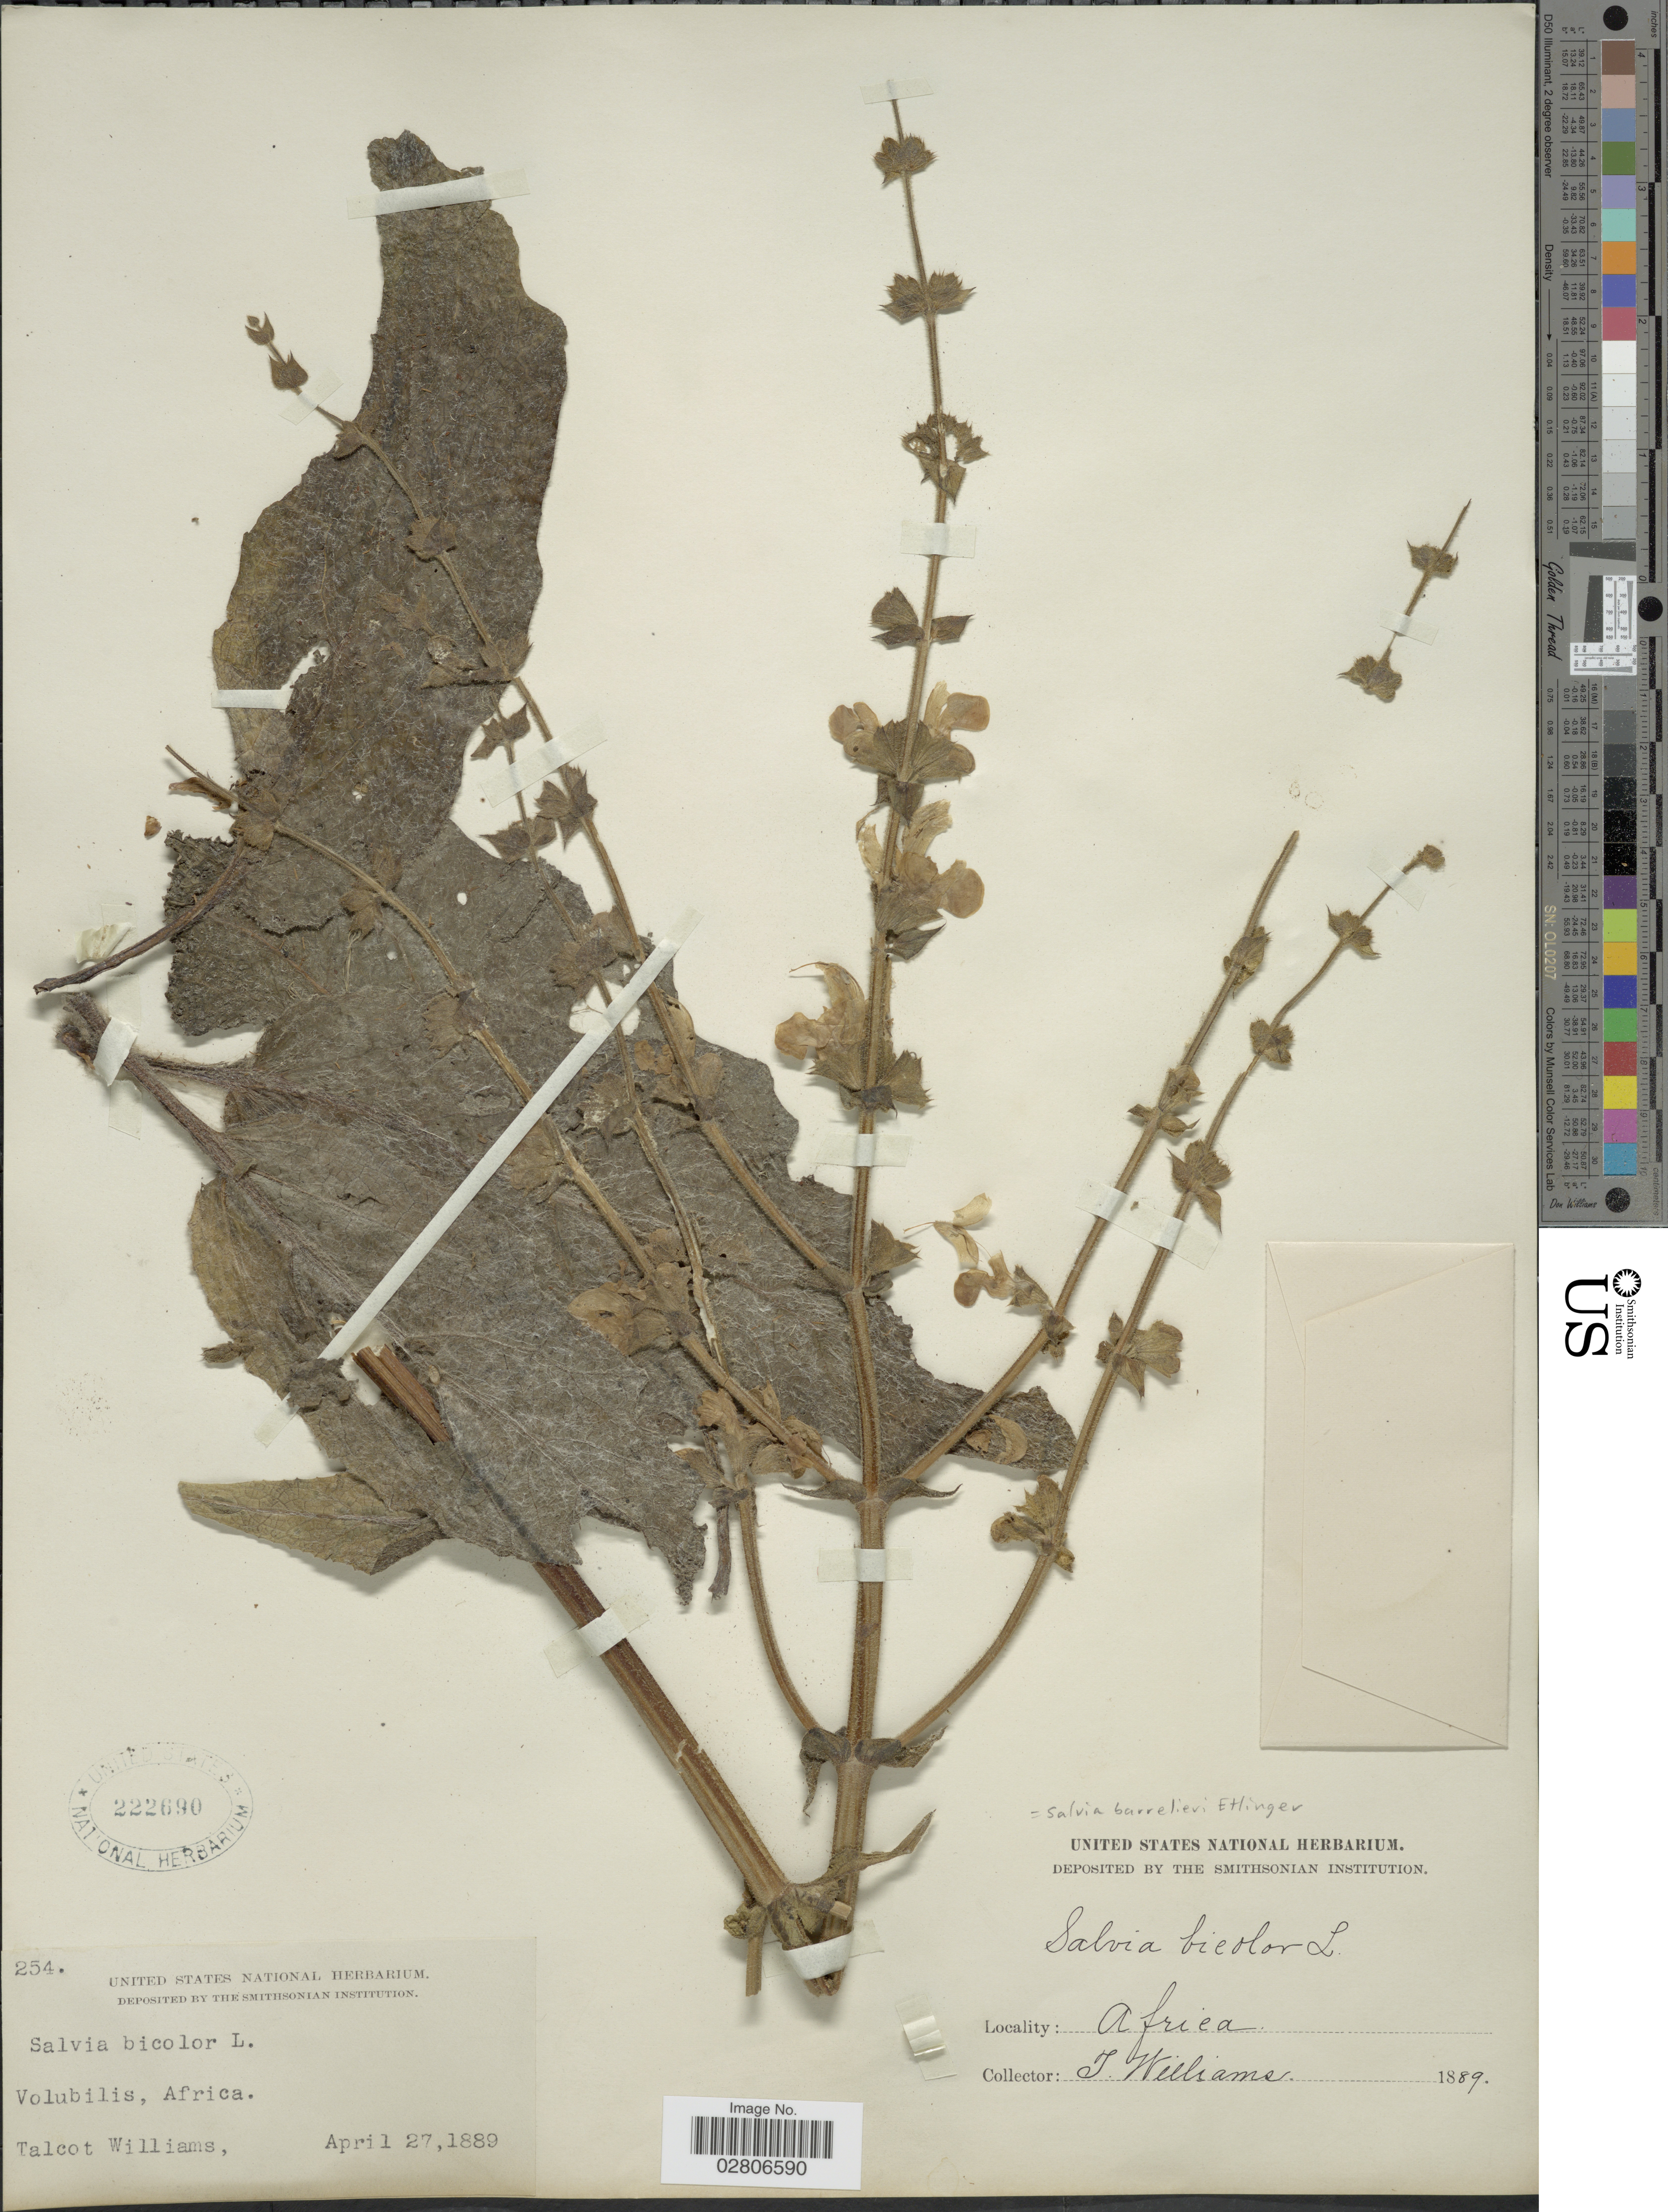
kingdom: Plantae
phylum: Tracheophyta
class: Magnoliopsida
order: Lamiales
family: Lamiaceae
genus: Salvia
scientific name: Salvia barrelieri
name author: Etl.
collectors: T. Williams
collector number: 254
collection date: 1889-04-27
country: Morocco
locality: Volubilis, Africa.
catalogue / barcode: US 222690